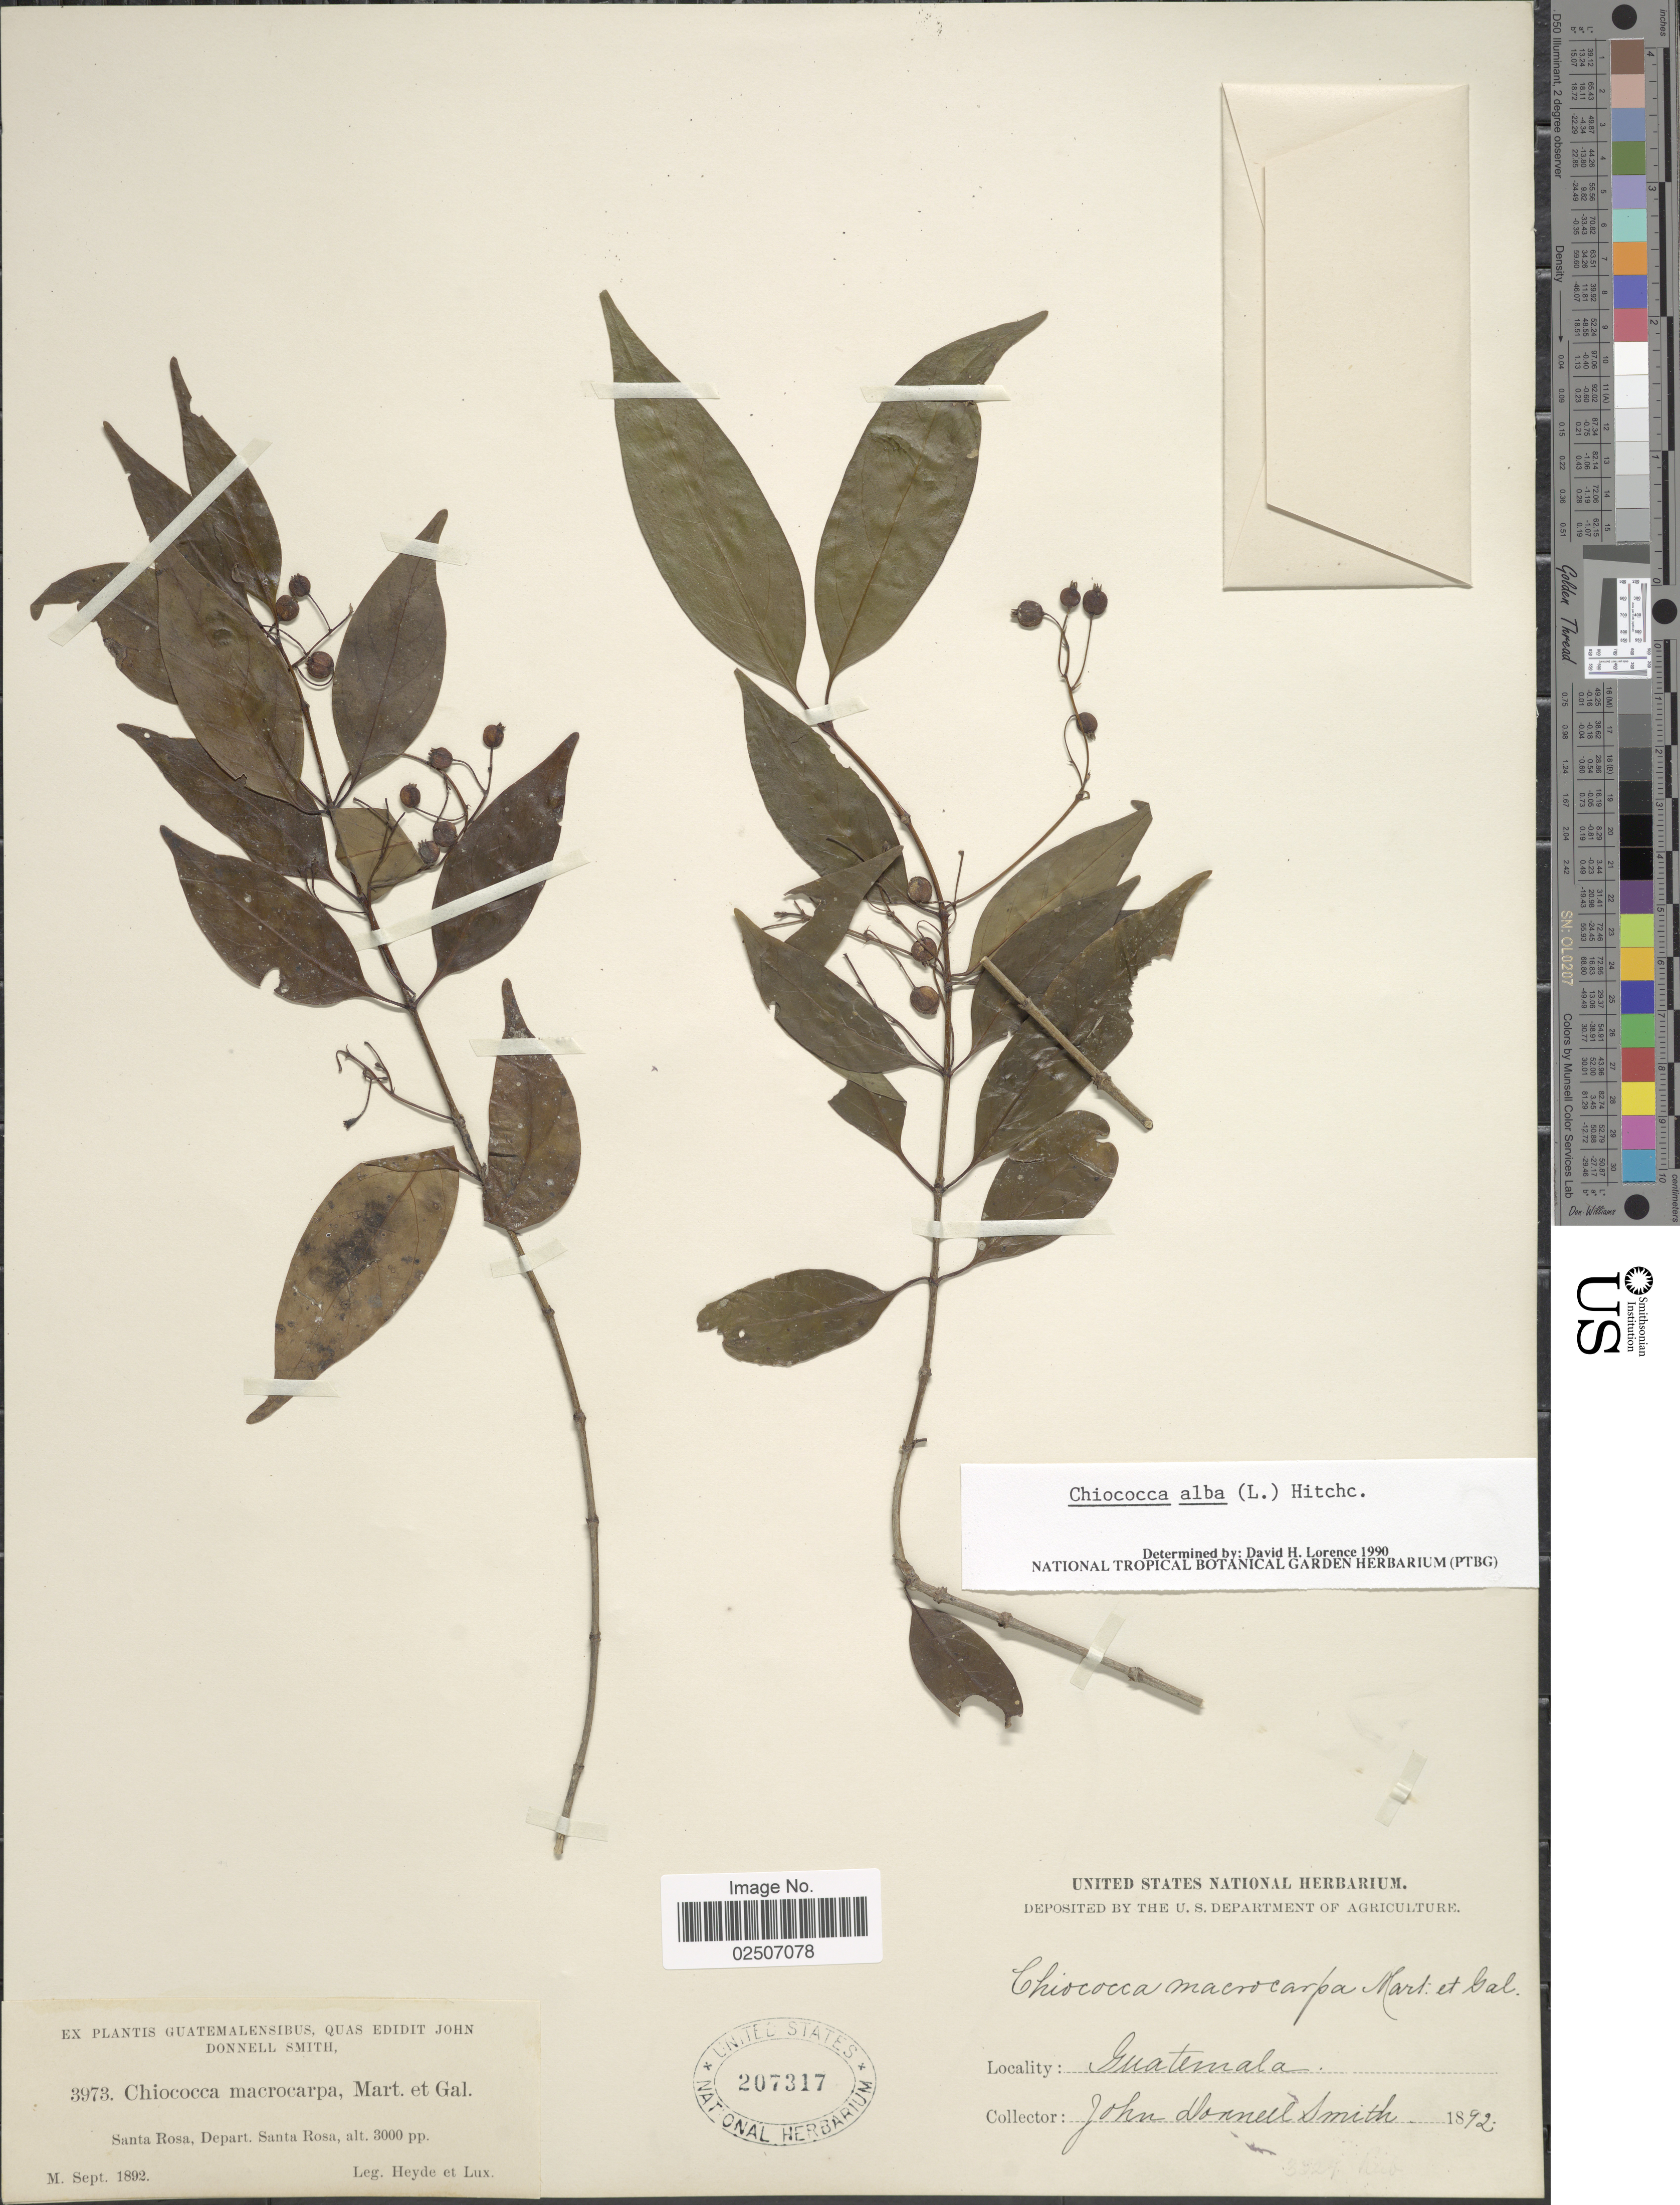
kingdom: Plantae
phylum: Tracheophyta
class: Magnoliopsida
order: Gentianales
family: Rubiaceae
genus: Chiococca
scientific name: Chiococca alba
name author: (L.) Hitchc.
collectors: Heyde & Lux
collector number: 3973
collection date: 1892-09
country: Guatemala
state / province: Santa Rosa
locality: Santa Rosa, Depart. Santa Rosa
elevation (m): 914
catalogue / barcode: US 207317